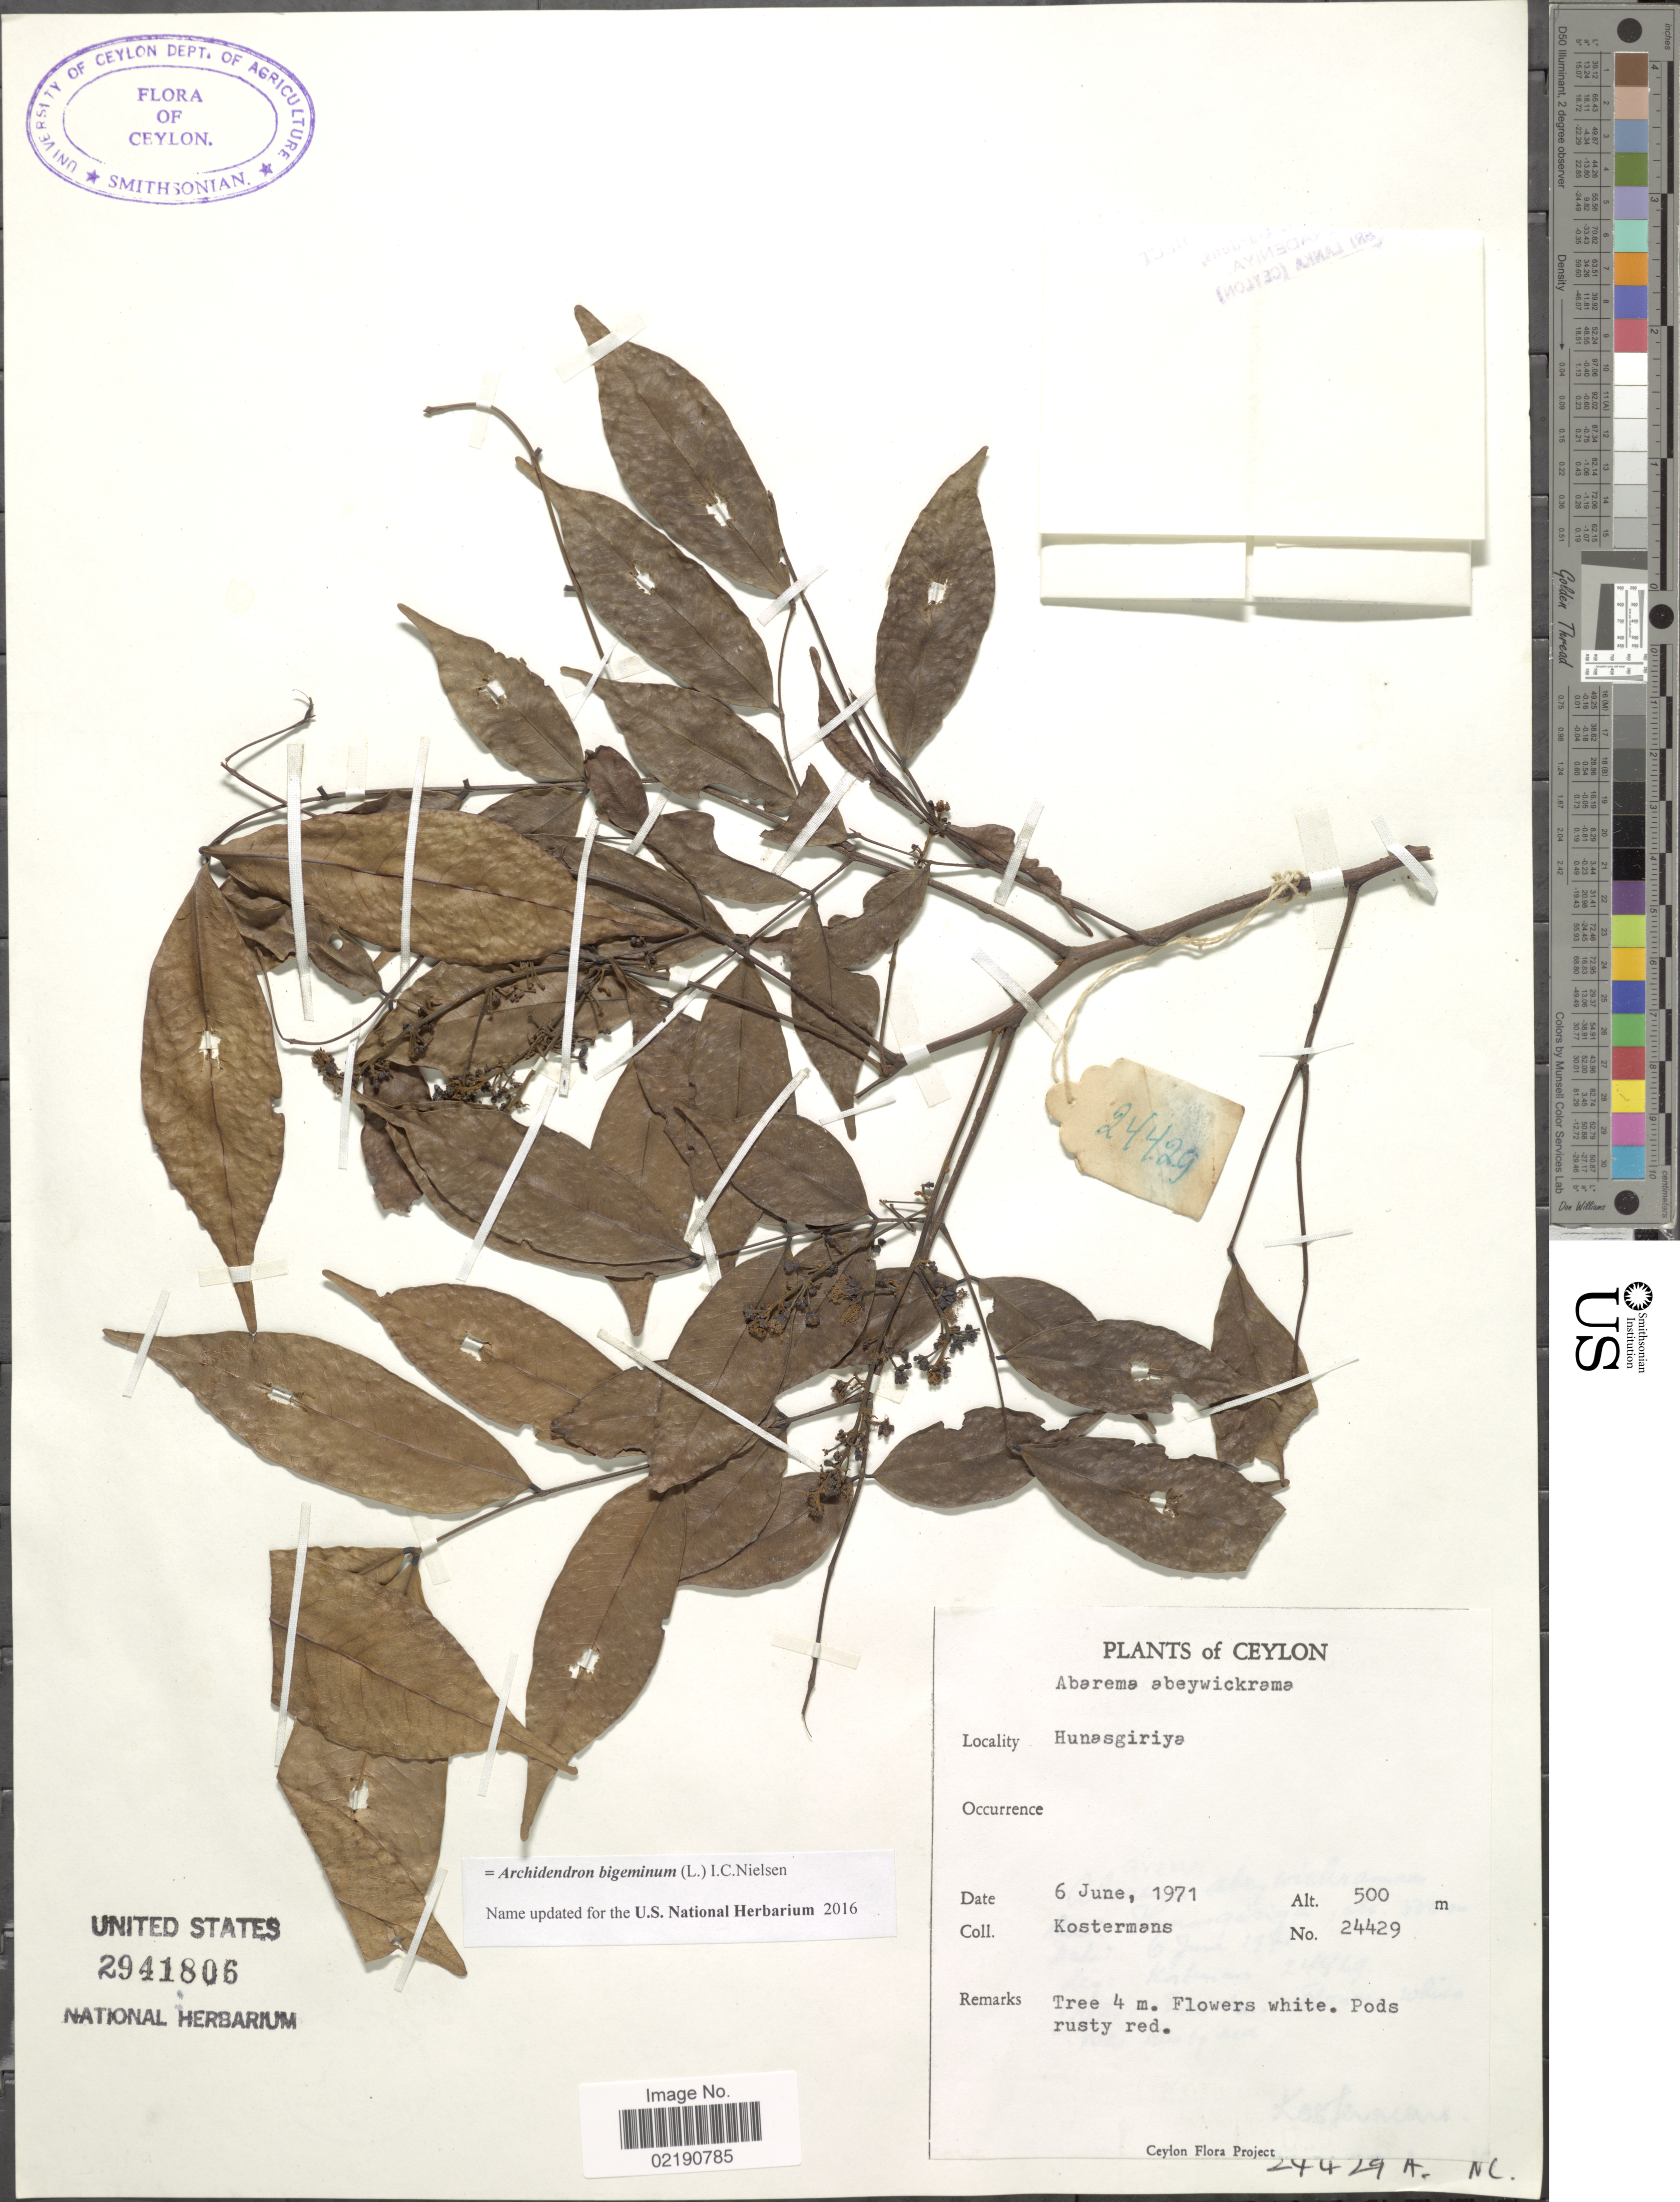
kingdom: Plantae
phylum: Tracheophyta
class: Magnoliopsida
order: Fabales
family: Fabaceae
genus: Archidendron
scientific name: Archidendron bigeminum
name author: I.C. Nielsen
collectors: A. J. G. Kostermans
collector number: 24429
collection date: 1971-06-06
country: Sri Lanka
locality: Ceylon, Hunasgiriya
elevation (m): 500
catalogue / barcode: US 2941806